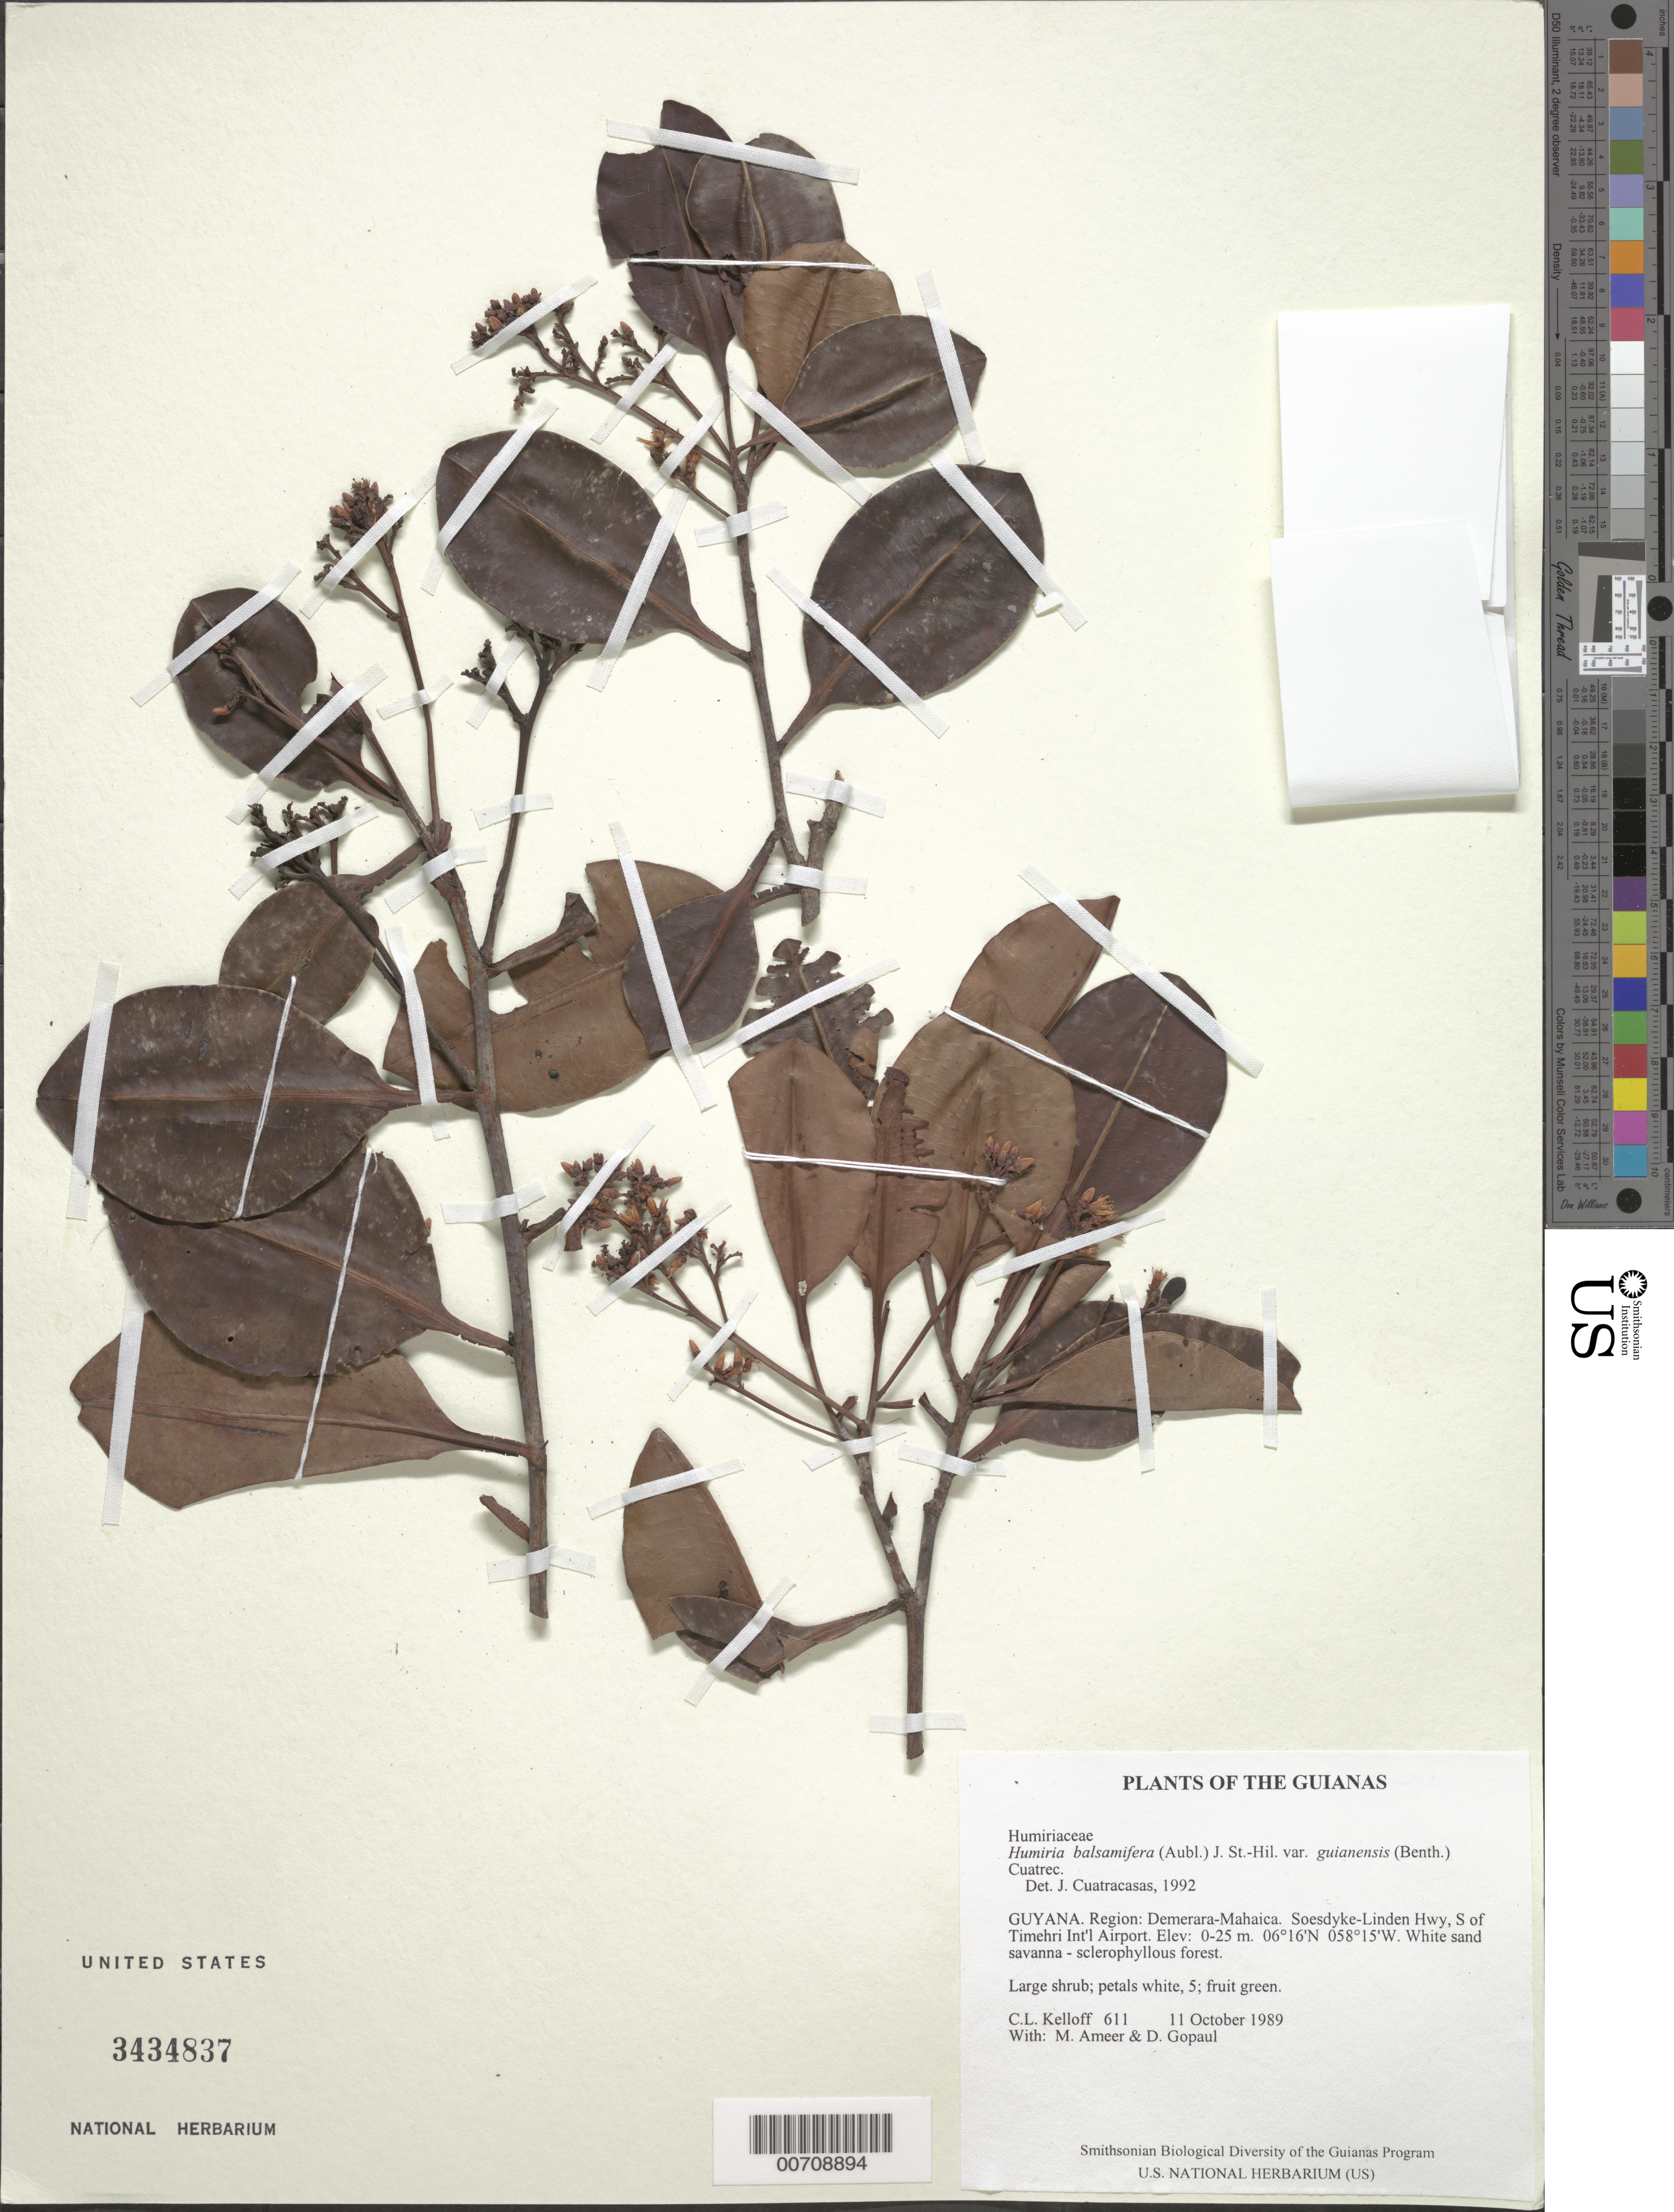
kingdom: Plantae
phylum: Tracheophyta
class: Magnoliopsida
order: Malpighiales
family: Humiriaceae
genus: Humiria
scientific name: Humiria balsamifera var. guianensis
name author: (Benth.) Cuatrec.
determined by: Cuatrecasas, J.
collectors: C. L. Kelloff, M. Ameer & D. Gopaul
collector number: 611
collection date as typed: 11 October 1989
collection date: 1989-10-11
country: Guyana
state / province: Demerara-Mahaica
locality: Soesdyke-Linden Hwy, S of Timehri Int'l Airport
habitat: White sand savanna - sclerophyllous forest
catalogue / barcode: US 3434837